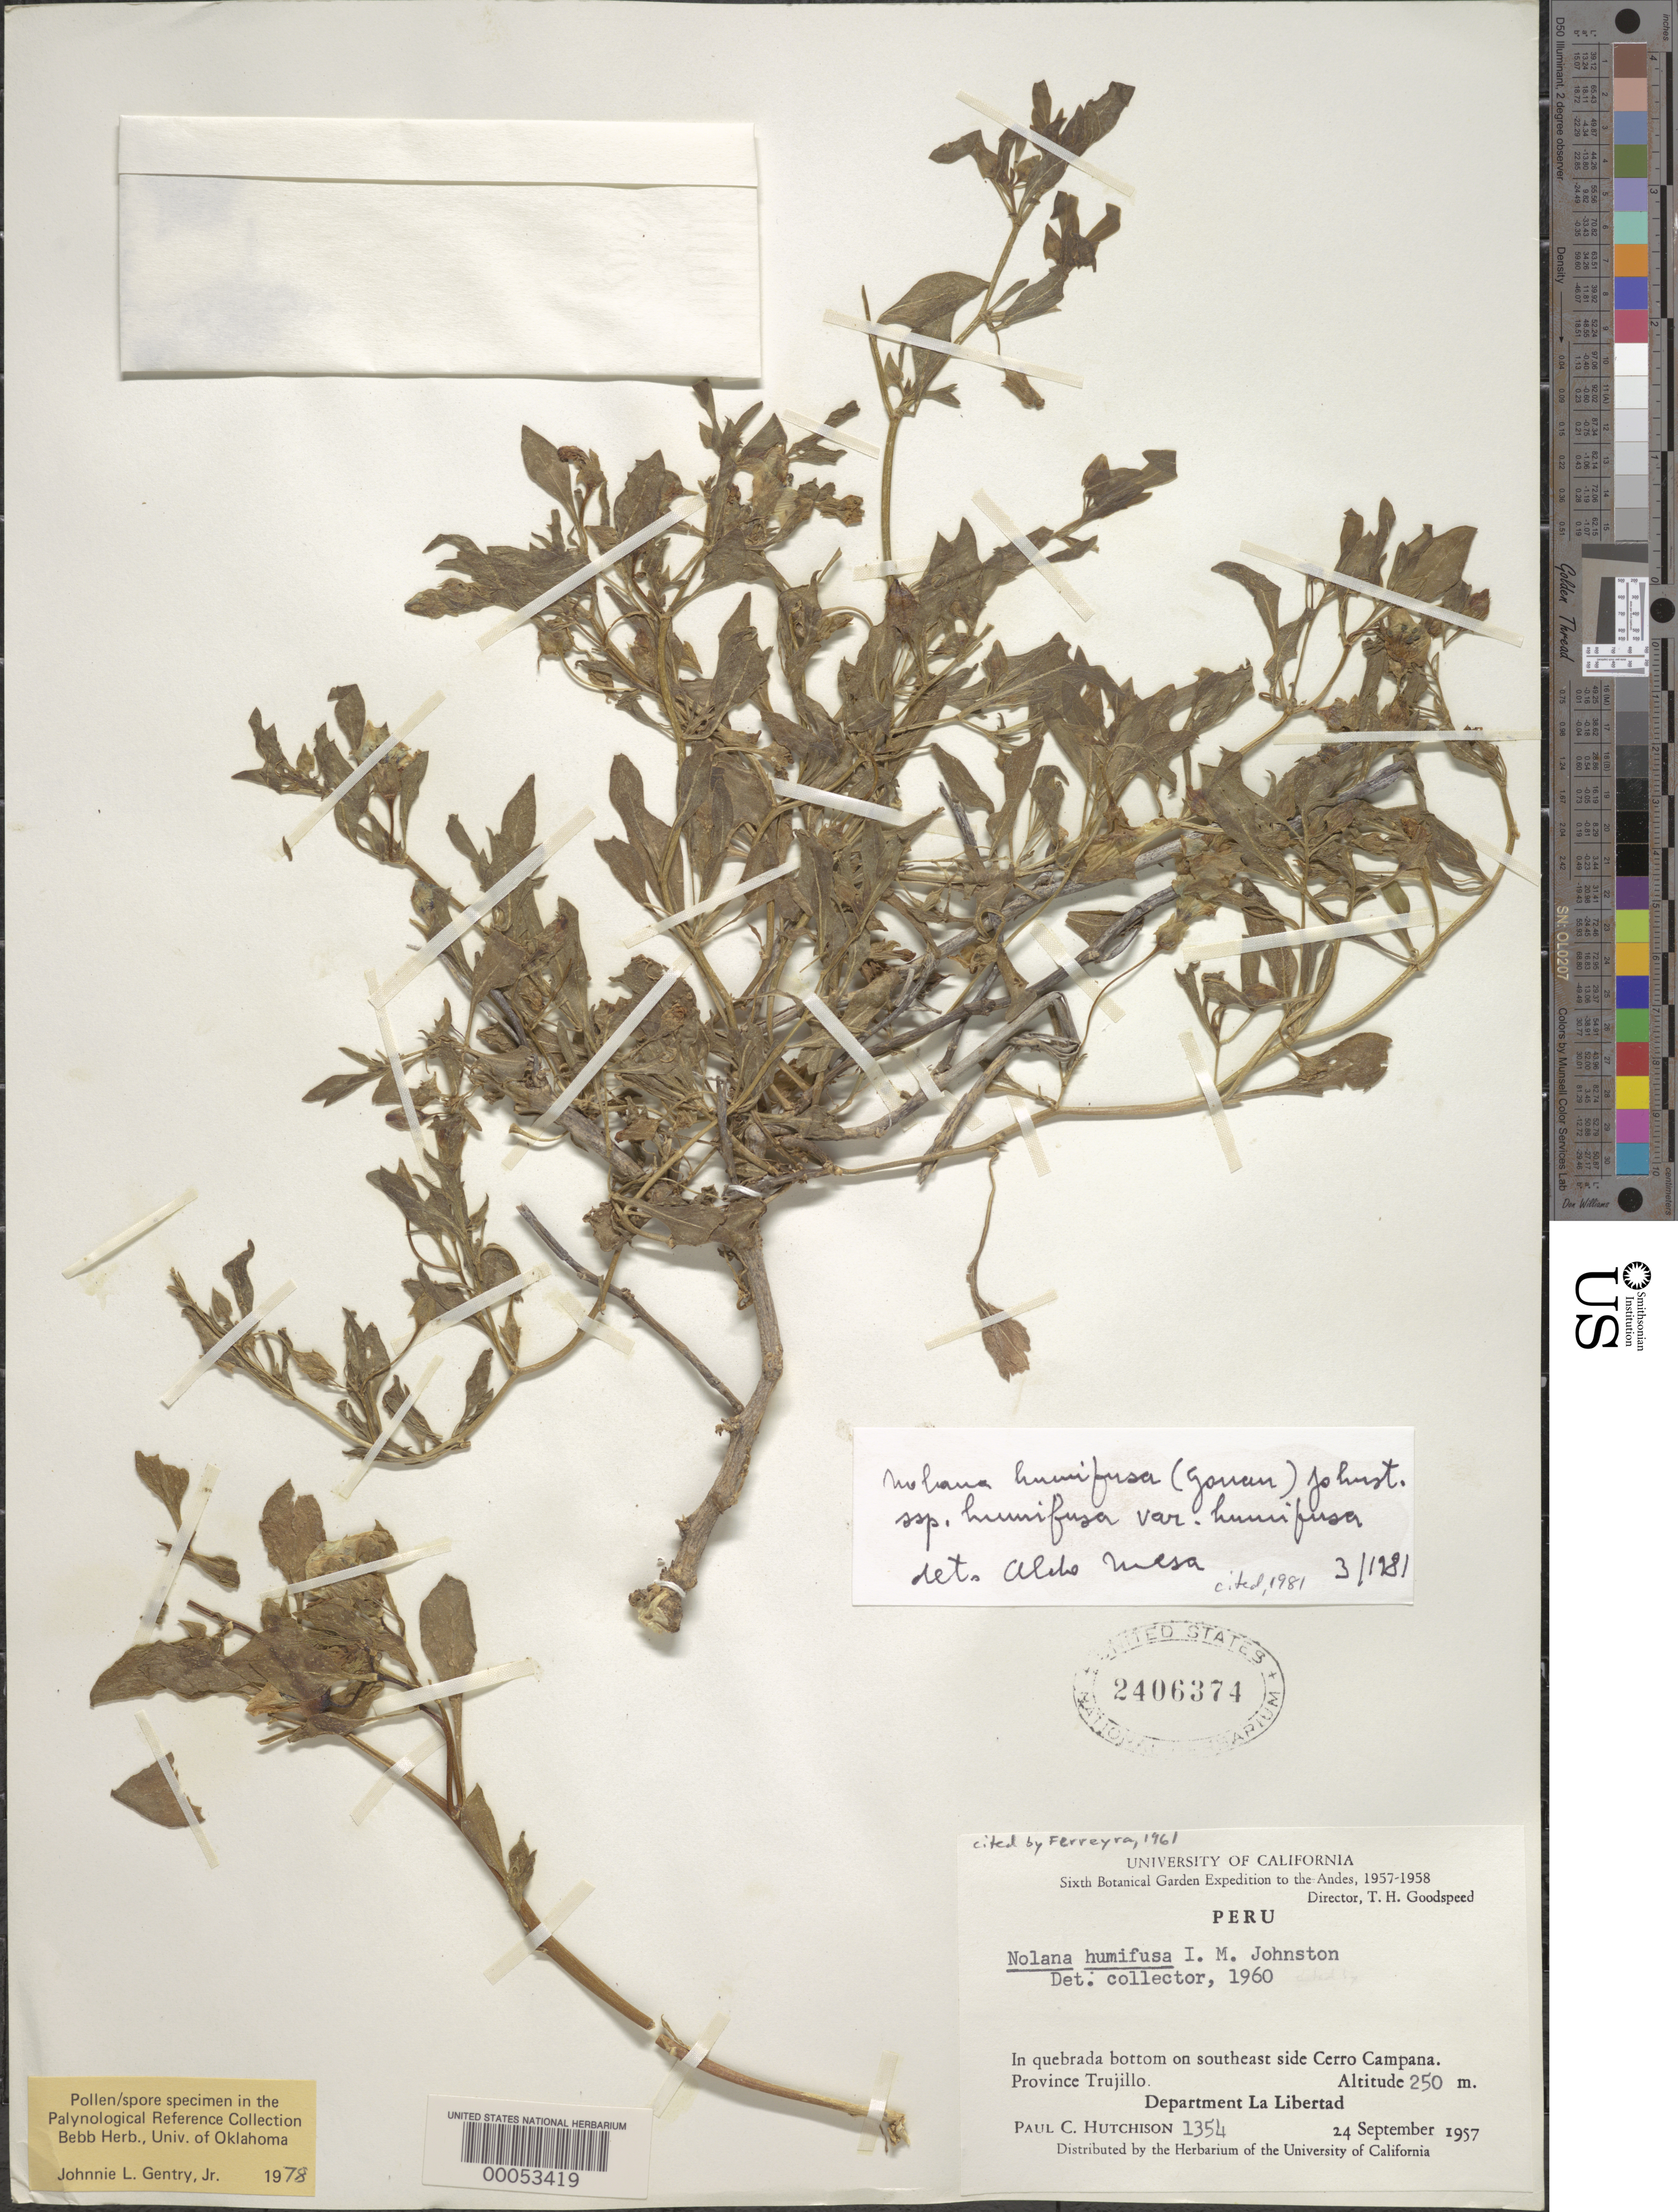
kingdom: Plantae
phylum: Tracheophyta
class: Magnoliopsida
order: Solanales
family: Solanaceae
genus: Nolana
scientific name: Nolana humifusa var. humifusa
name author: (Gouan) I.M. Johnst.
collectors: P. C. Hutchison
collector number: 1354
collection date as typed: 24 Sep 1957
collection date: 1957-09-24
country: Peru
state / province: La Libertad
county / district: Trujillo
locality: In quebrada bottom on se side of cerra campana.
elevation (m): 250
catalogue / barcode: US 2406374